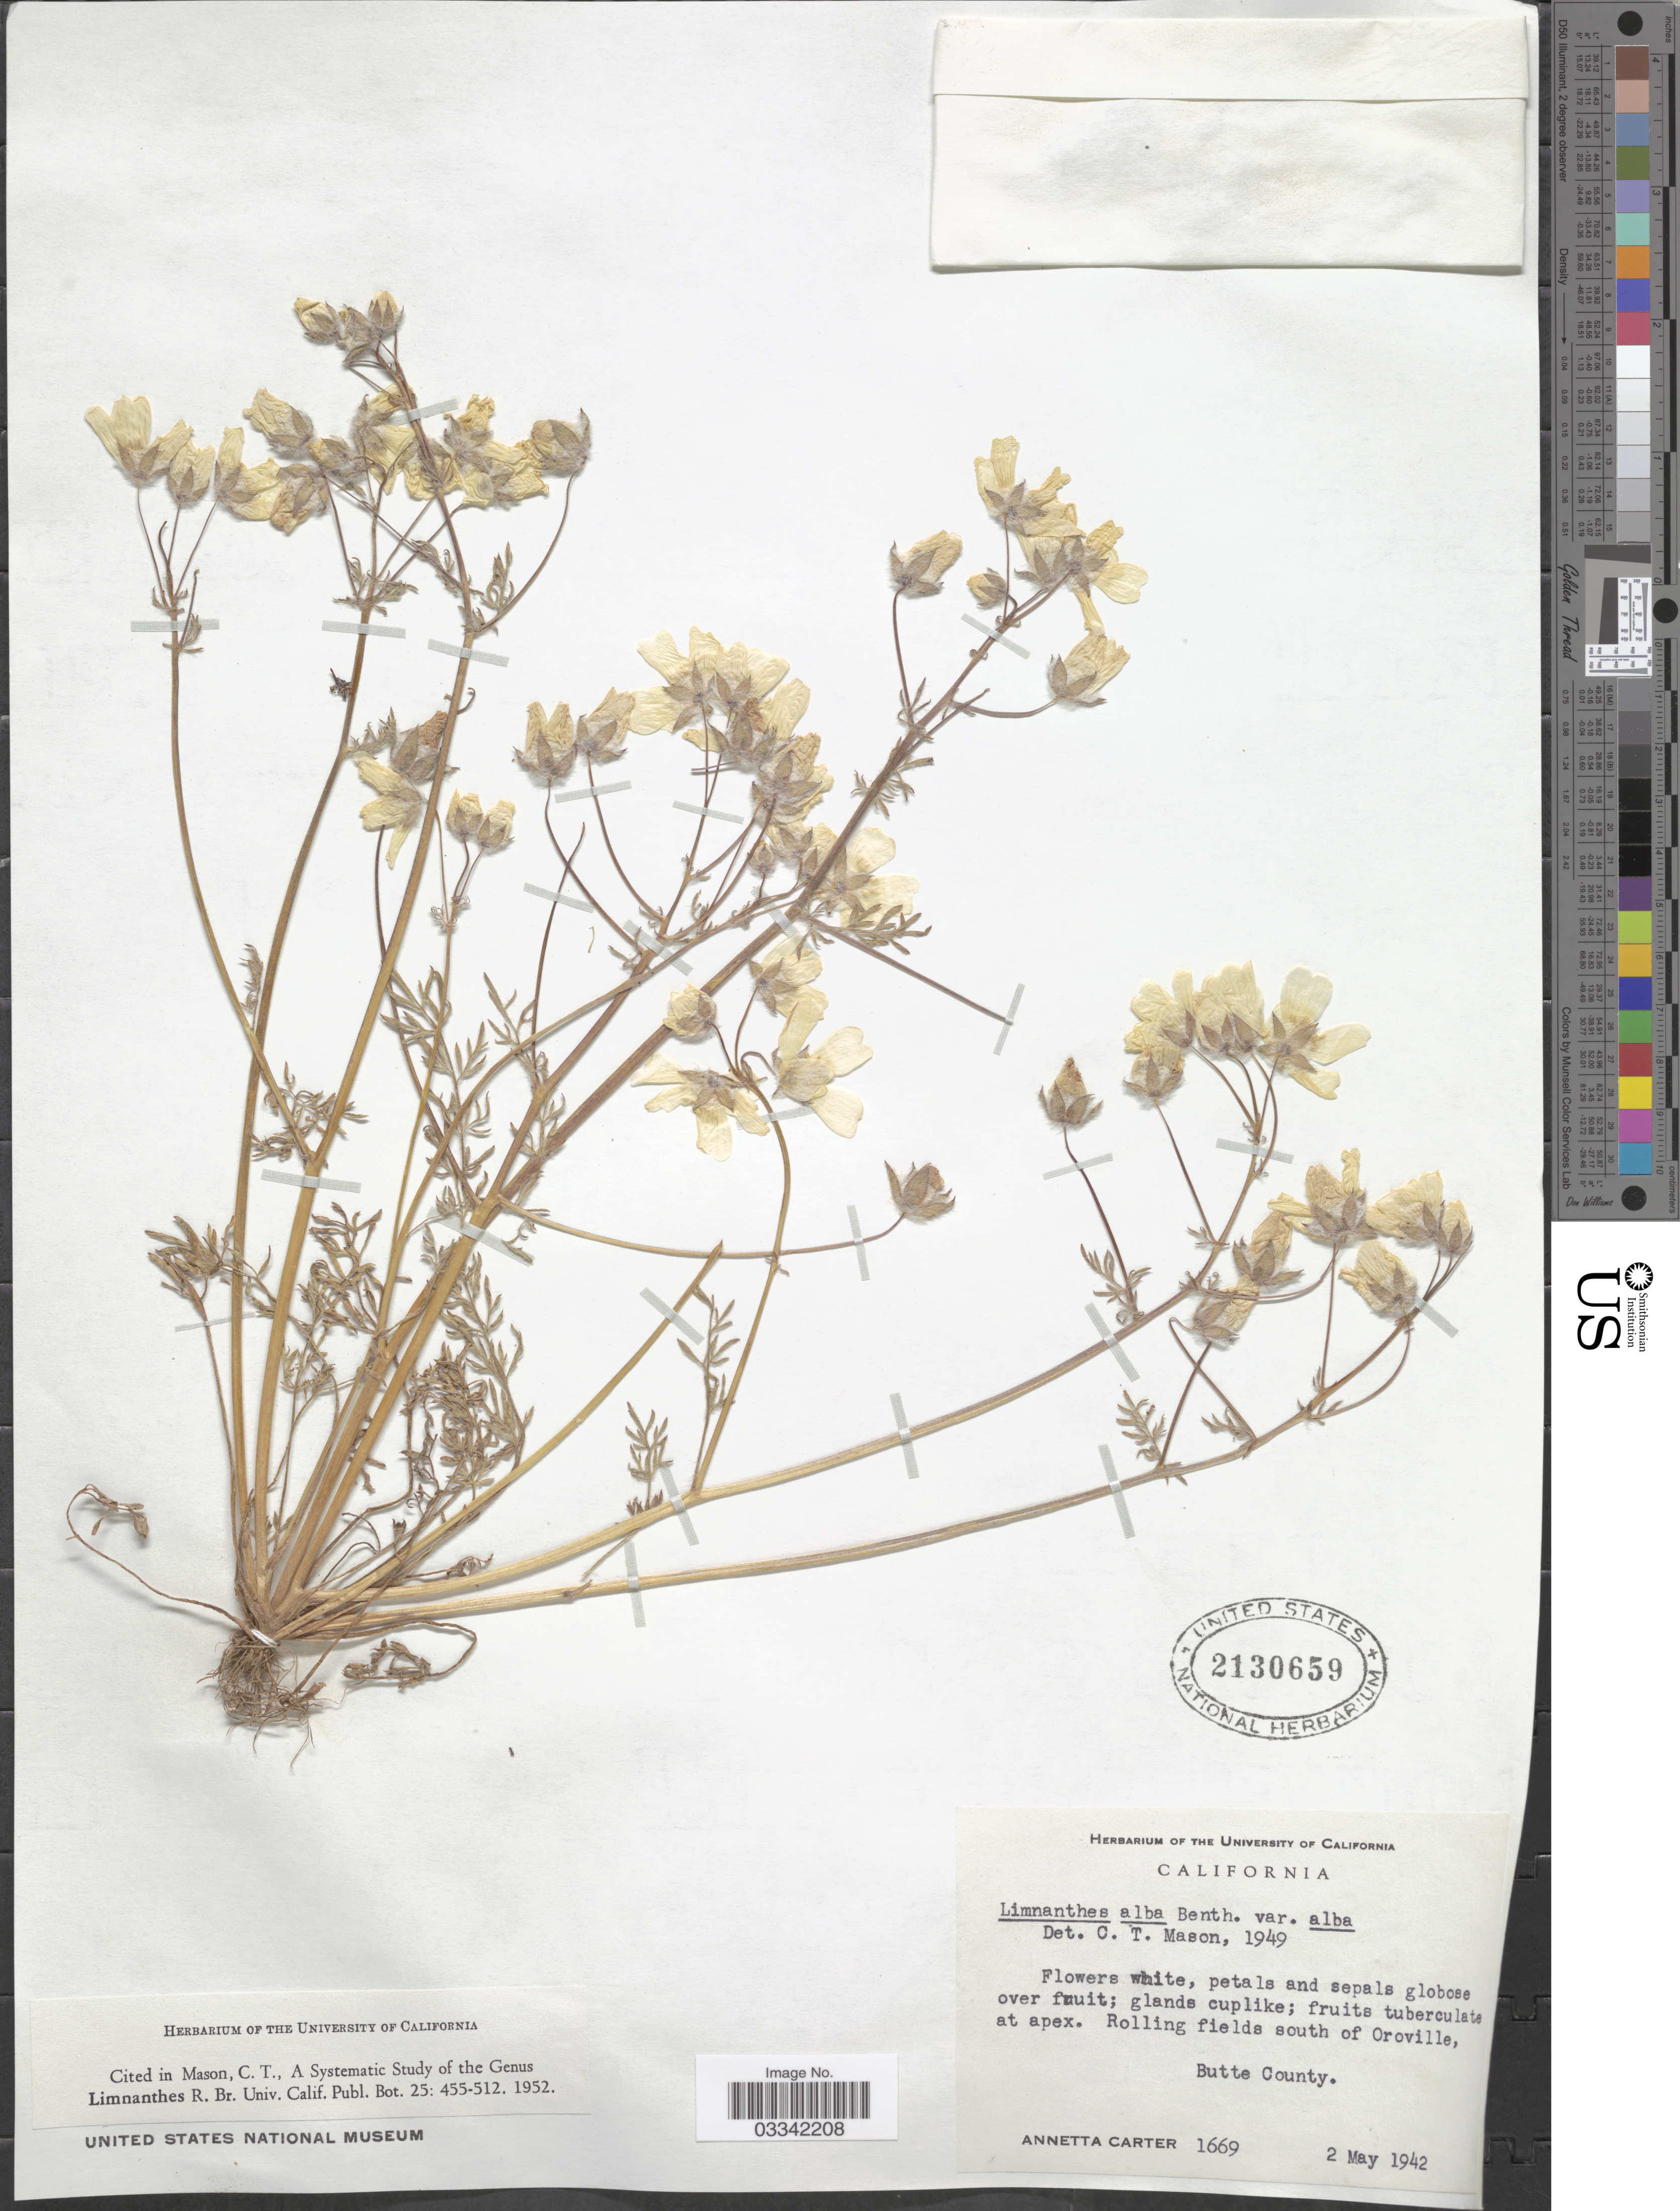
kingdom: Plantae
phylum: Tracheophyta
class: Magnoliopsida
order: Brassicales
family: Limnanthaceae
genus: Limnanthes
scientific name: Limnanthes alba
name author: Hartw. ex Benth.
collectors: A. Carter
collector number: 1669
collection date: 1942-05-02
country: United States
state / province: California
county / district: Butte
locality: Rolling fields south of Oroville, Butte County.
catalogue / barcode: US 2130659